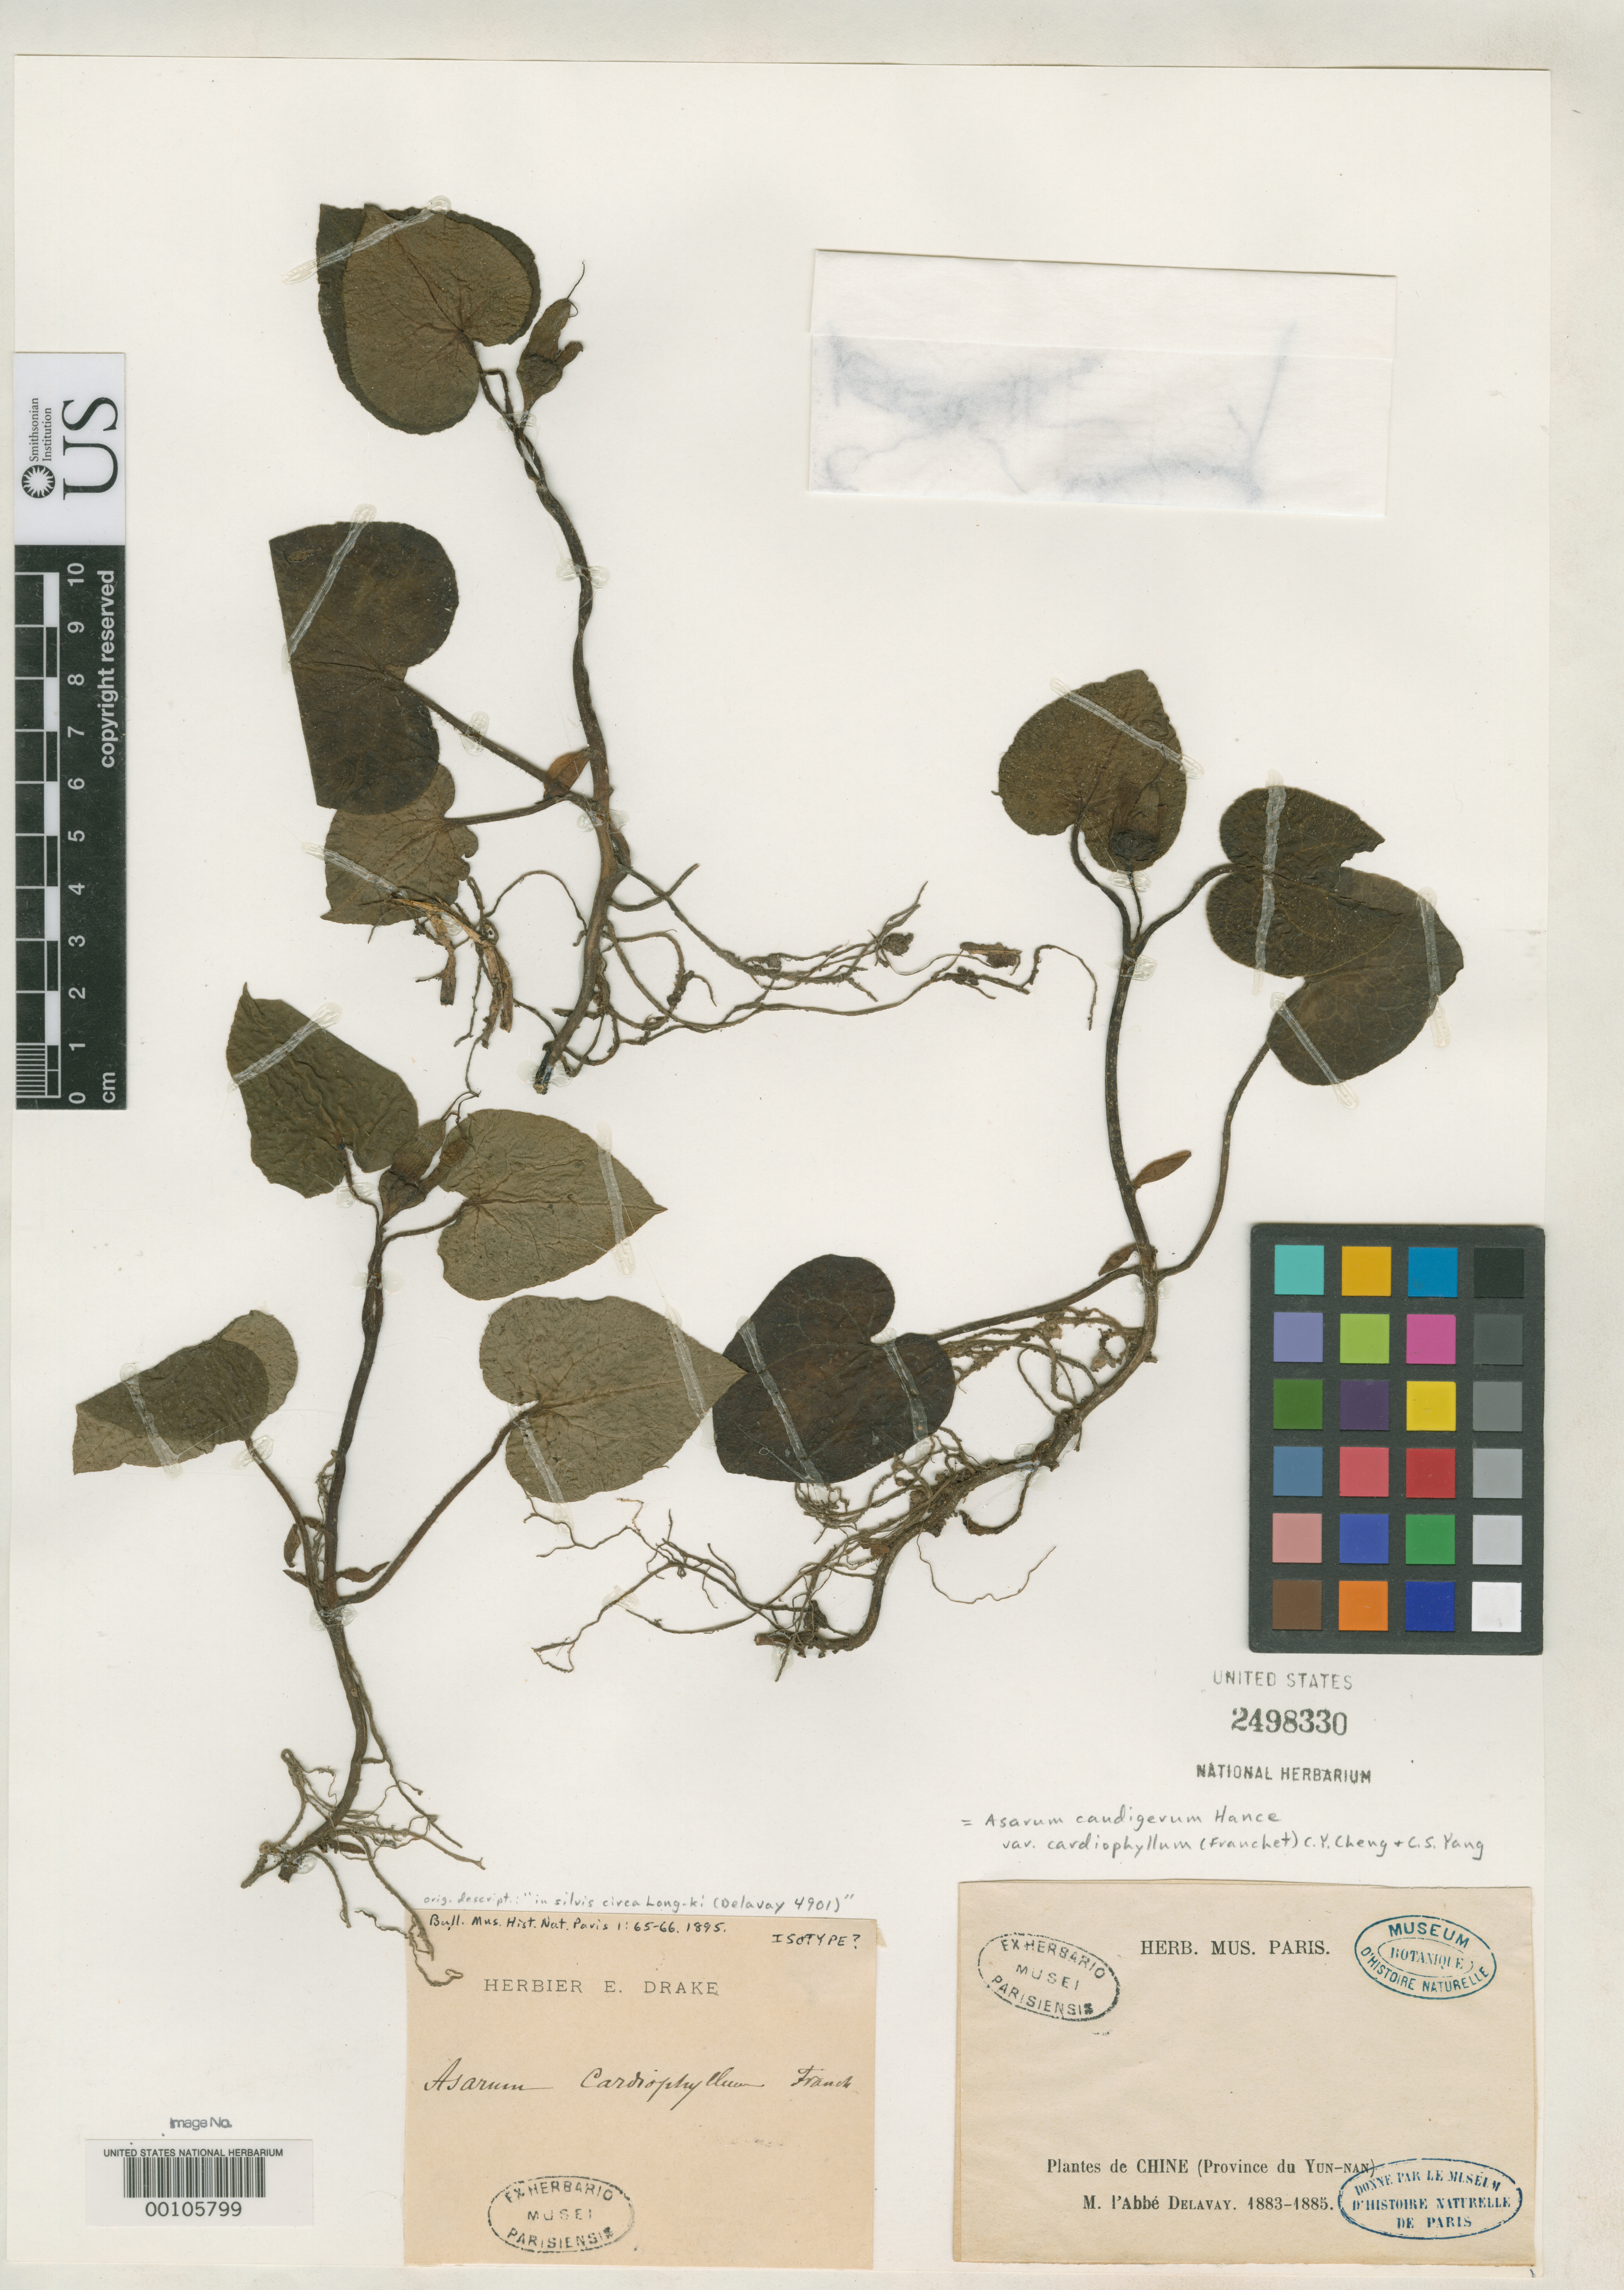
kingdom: Plantae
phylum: Tracheophyta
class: Magnoliopsida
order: Piperales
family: Aristolochiaceae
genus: Asarum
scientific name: Asarum cardiophyllum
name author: Franch.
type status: Possible Isotype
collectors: P. Delavay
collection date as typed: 1883 to -- --- 1885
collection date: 1883/1885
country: China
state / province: Yunnan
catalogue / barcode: US 2498330